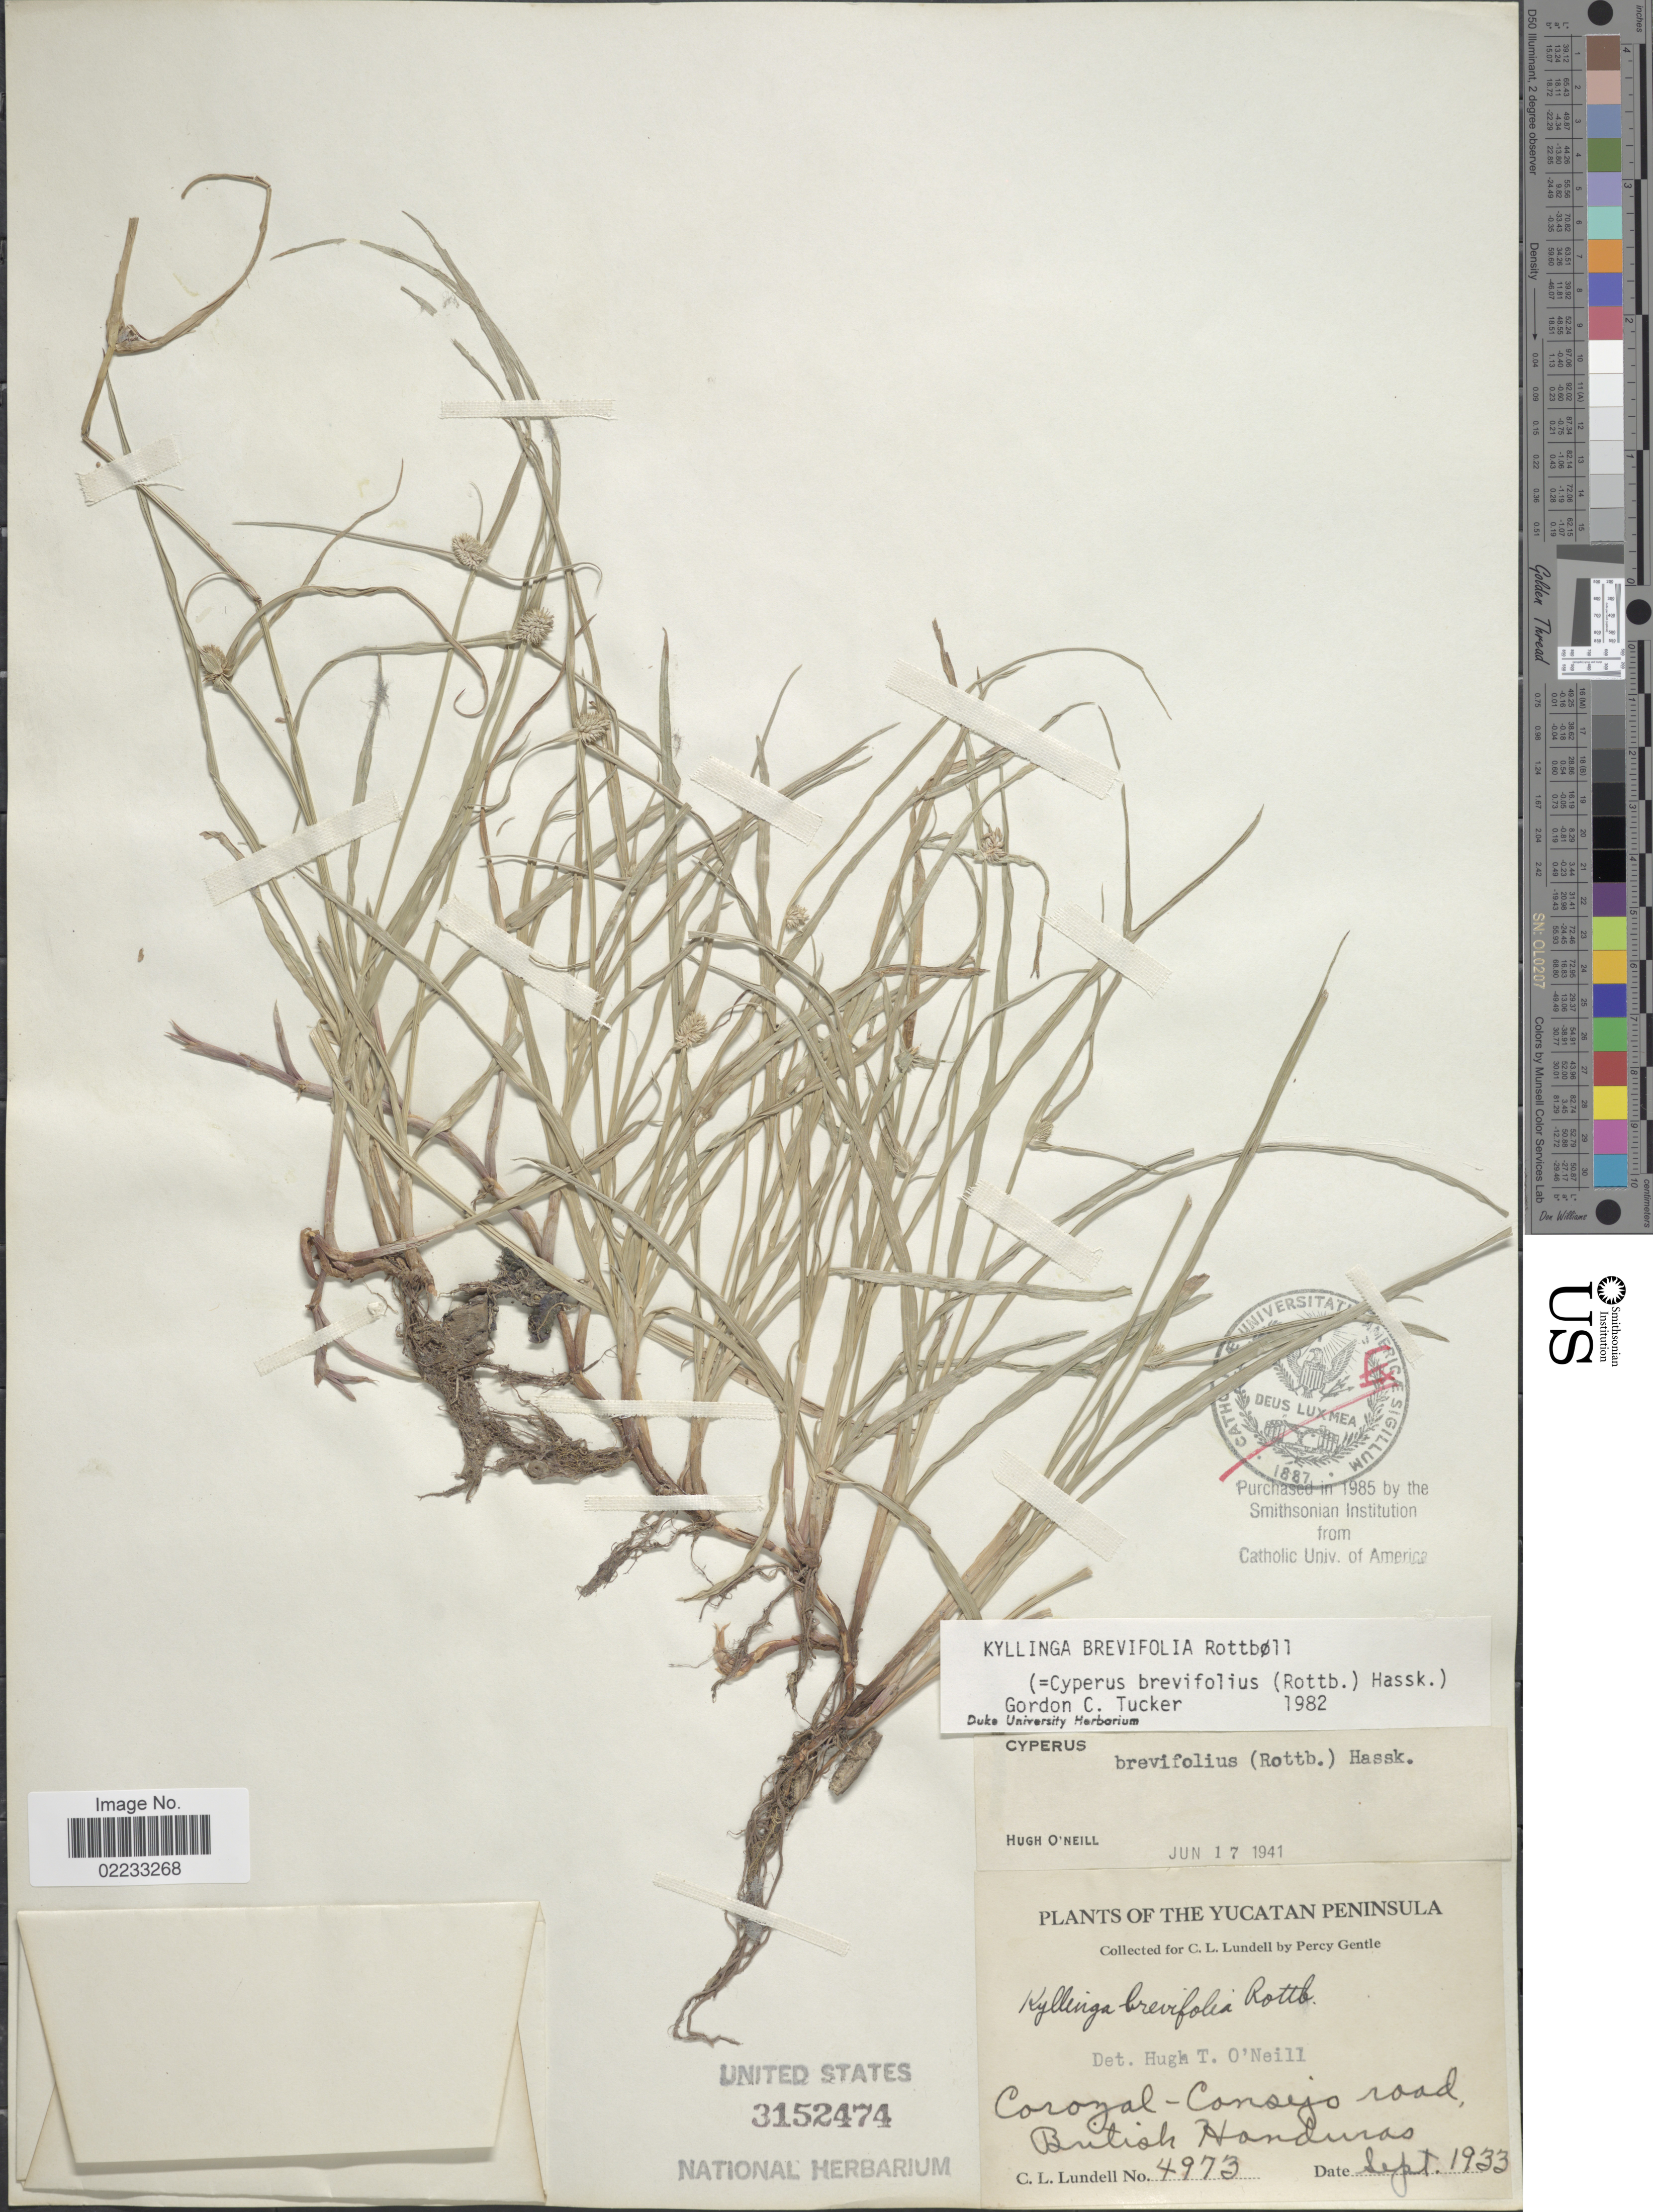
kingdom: Plantae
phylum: Tracheophyta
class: Liliopsida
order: Poales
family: Cyperaceae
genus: Cyperus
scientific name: Cyperus brevifolius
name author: (Rottb.) Hassk.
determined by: Strong, M. T., (US), Smithsonian Institution - National Museum of Natural History (UNITED STATES)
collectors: P. H. Gentle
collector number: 4973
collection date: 1933-09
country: Belize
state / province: Corozal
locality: Corozal-Consejo road, British Honduras, The Yucatan Peninsula.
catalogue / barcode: US 3152474